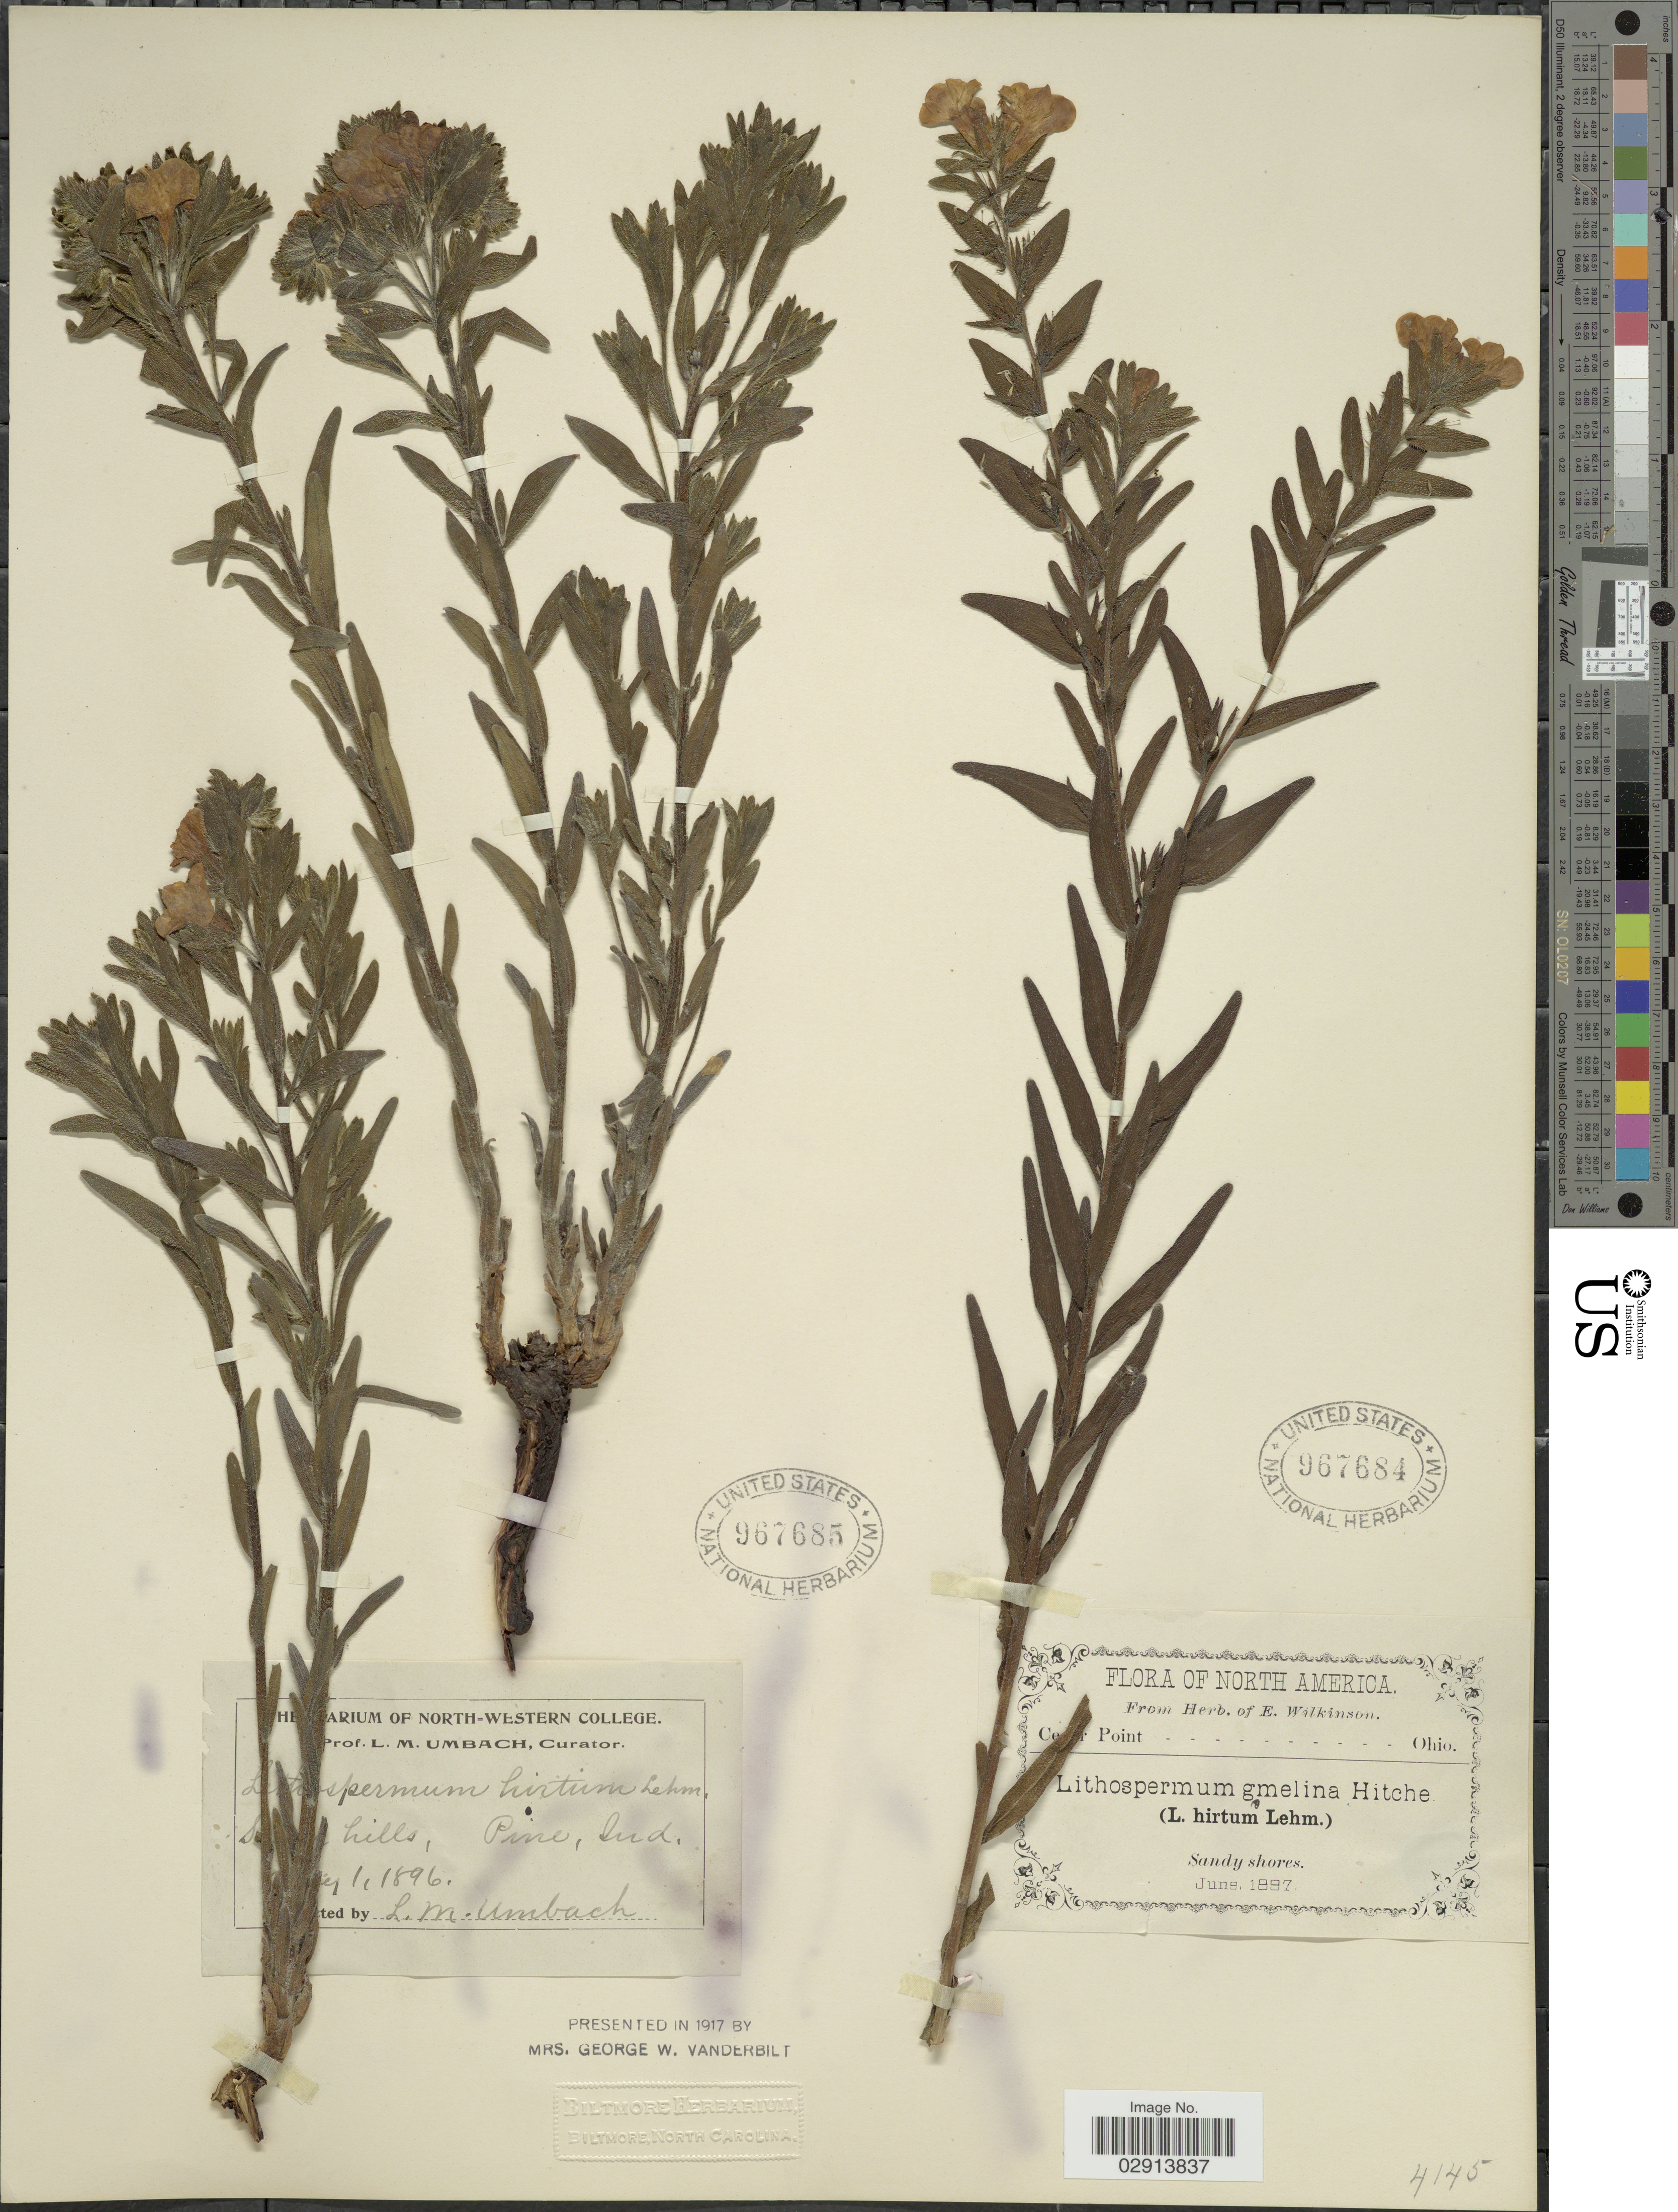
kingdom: Plantae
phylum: Tracheophyta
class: Magnoliopsida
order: Boraginales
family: Boraginaceae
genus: Lithospermum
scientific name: Lithospermum caroliniense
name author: (J.F. Gmel.) MacMill.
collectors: ex herb. E. Wilkinson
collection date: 1897-06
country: United States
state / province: Ohio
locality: North America. Cedar Point. Sandy shores.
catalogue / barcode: US 967684